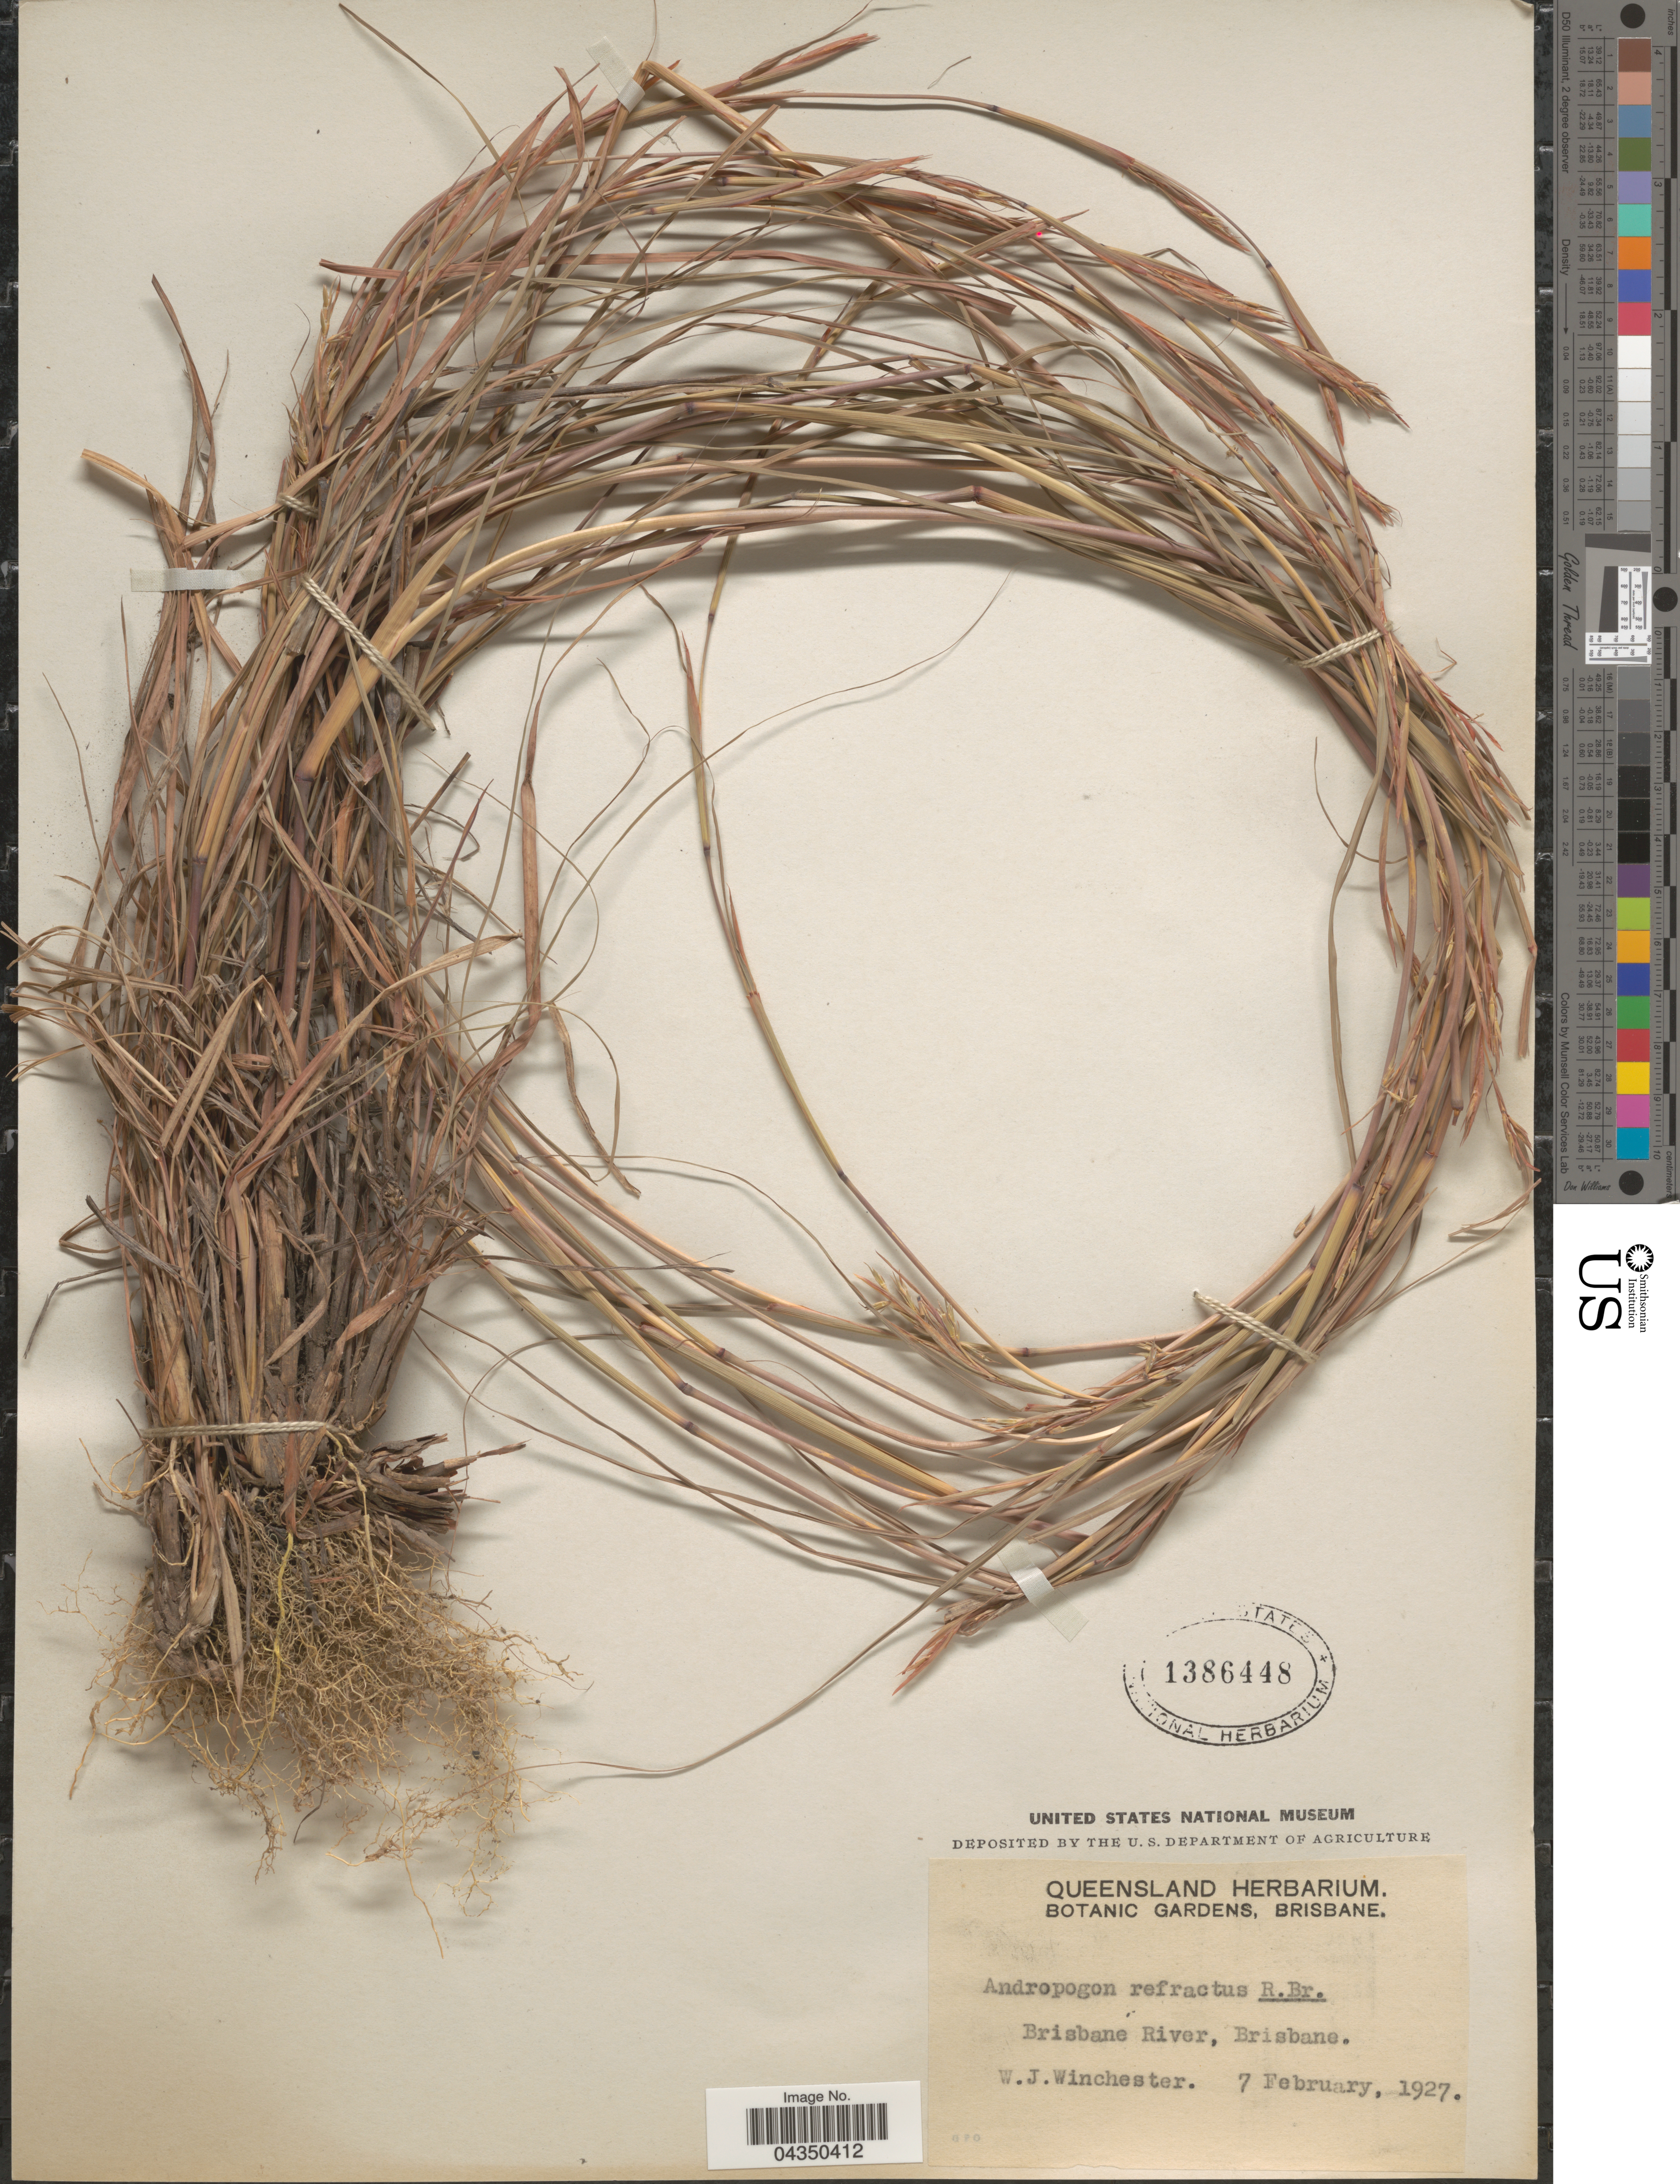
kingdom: Plantae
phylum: Tracheophyta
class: Liliopsida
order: Poales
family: Poaceae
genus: Cymbopogon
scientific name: Cymbopogon refractus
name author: (R. Br.) A. Camus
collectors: W. Winchester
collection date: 1927-02-07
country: Australia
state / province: Queensland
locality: Brisbane River, Brisbane.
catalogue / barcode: US 1386448